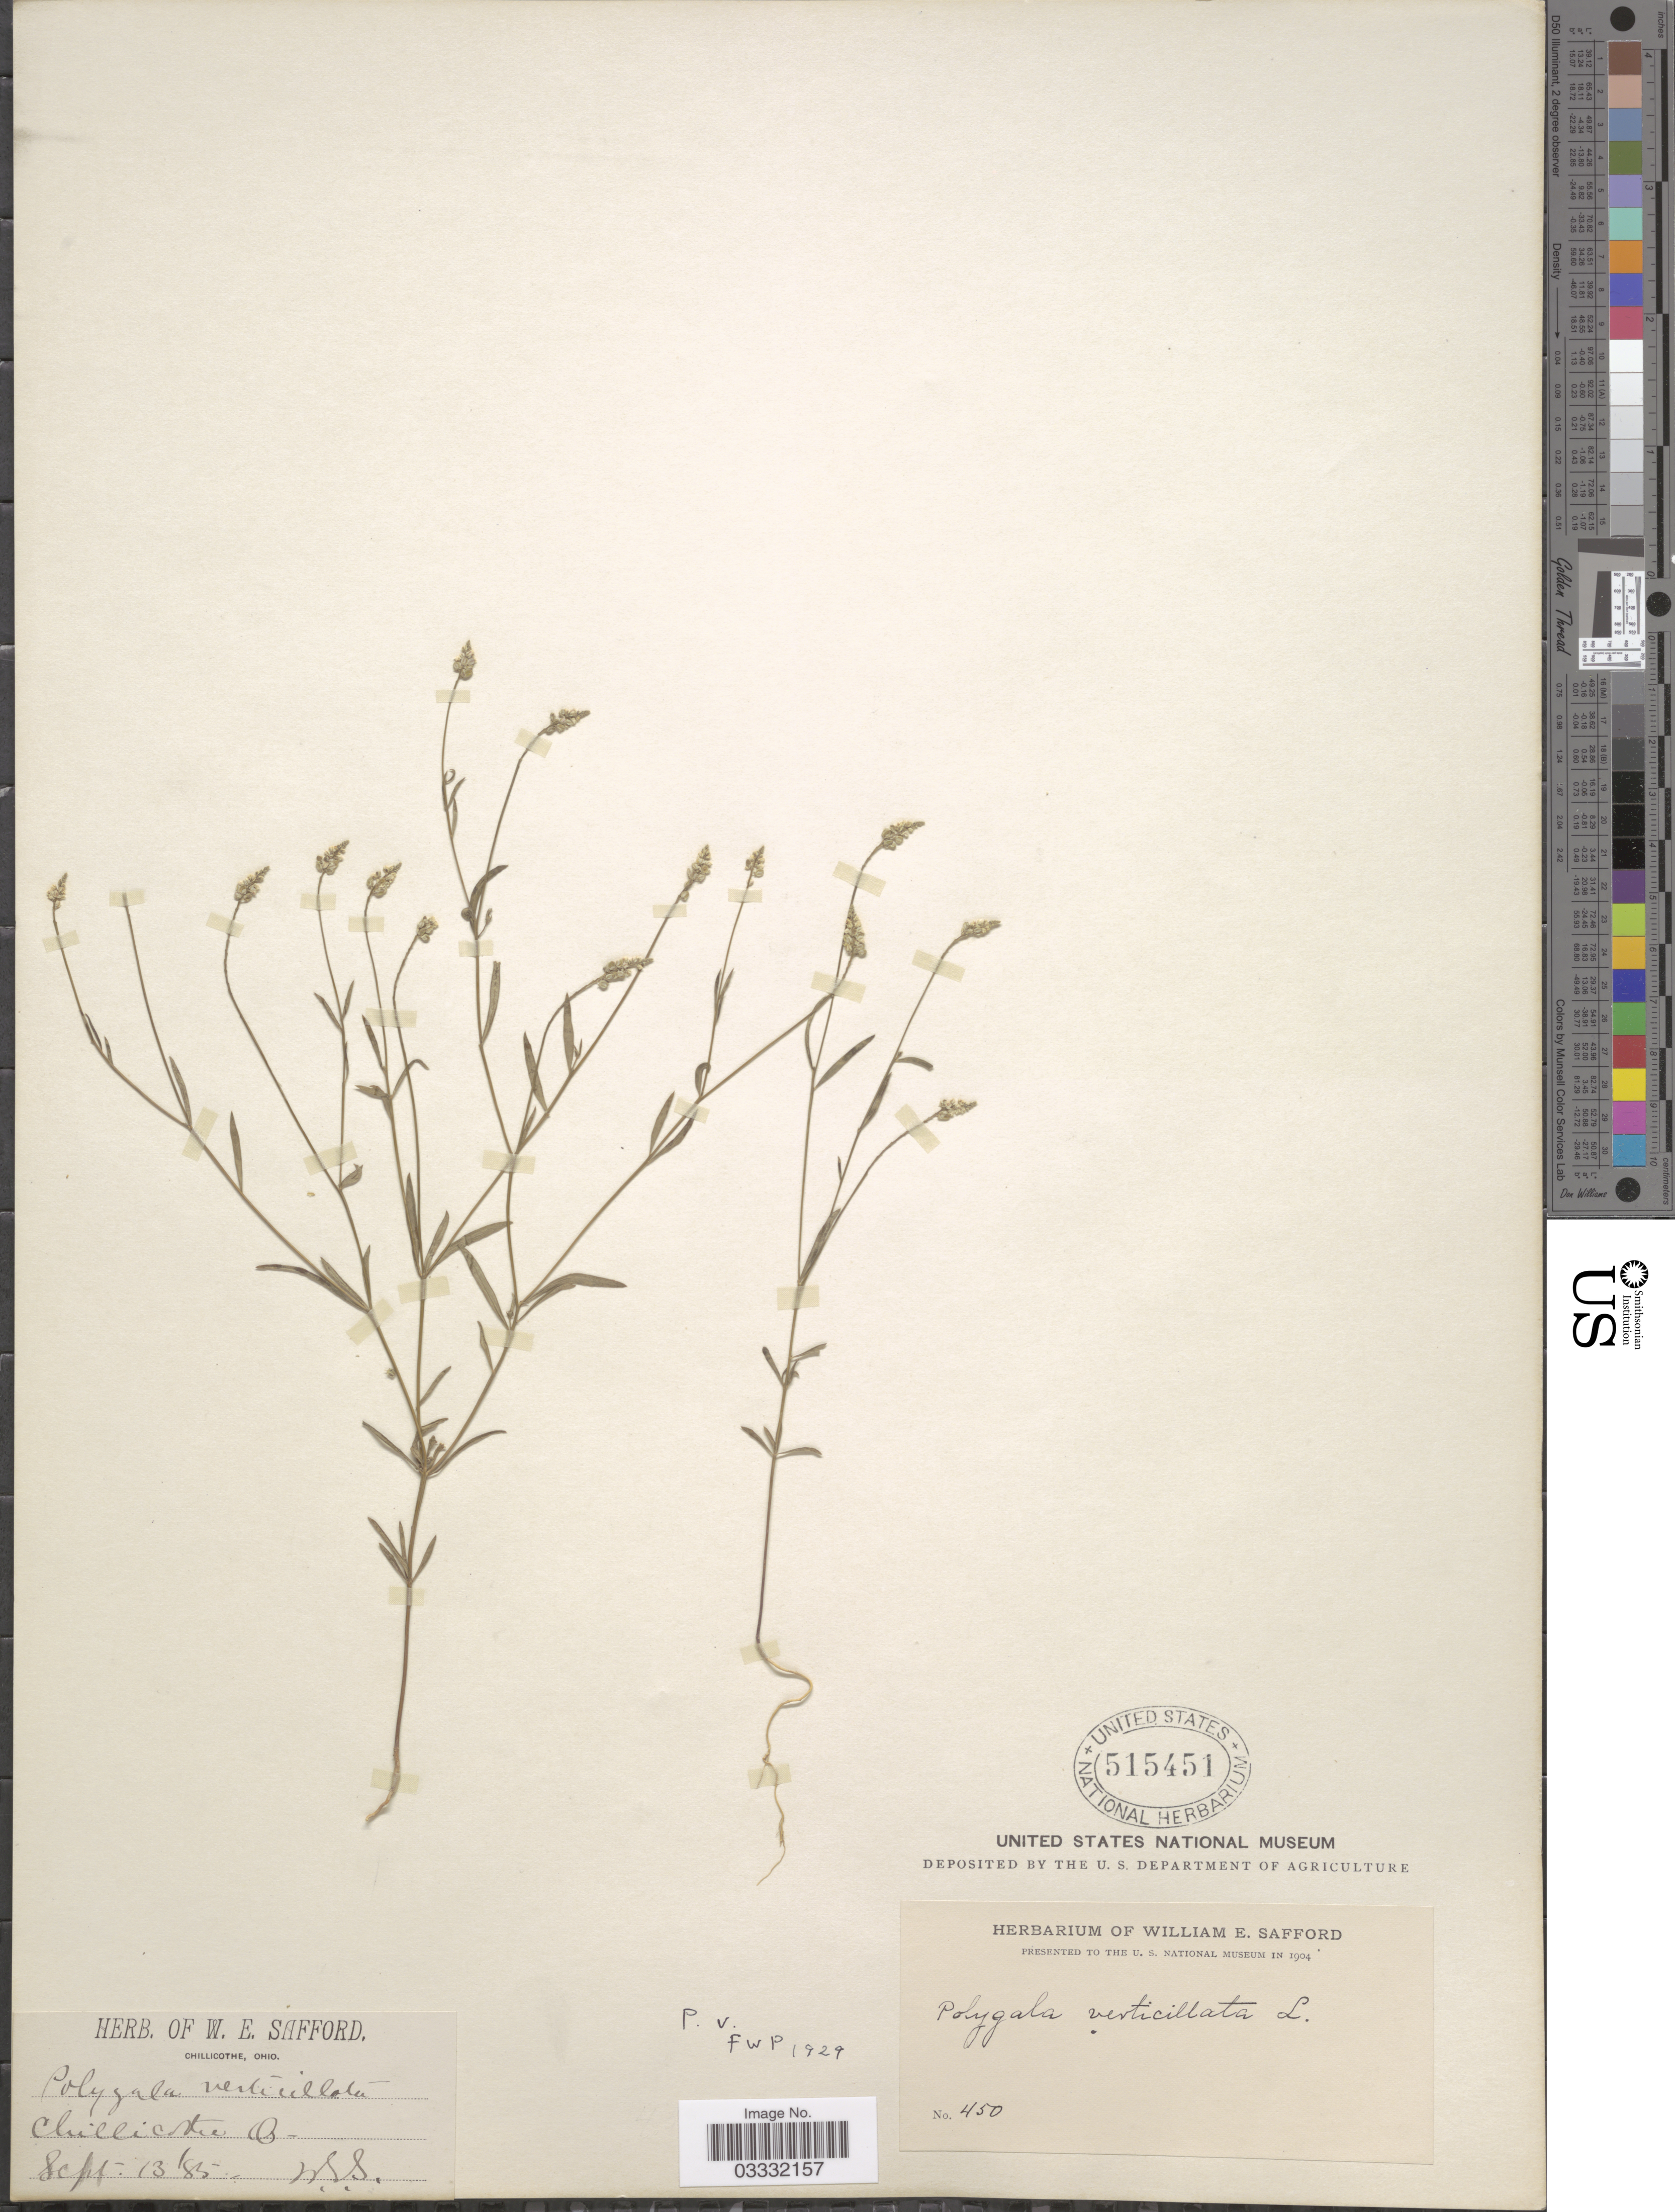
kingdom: Plantae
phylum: Tracheophyta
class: Magnoliopsida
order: Fabales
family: Polygalaceae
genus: Polygala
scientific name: Polygala verticillata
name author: L.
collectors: W. E. Safford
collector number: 450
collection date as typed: Transcribed d/m/y: 13/9/85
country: United States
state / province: Ohio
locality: Chillicothe.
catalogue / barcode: US 515451